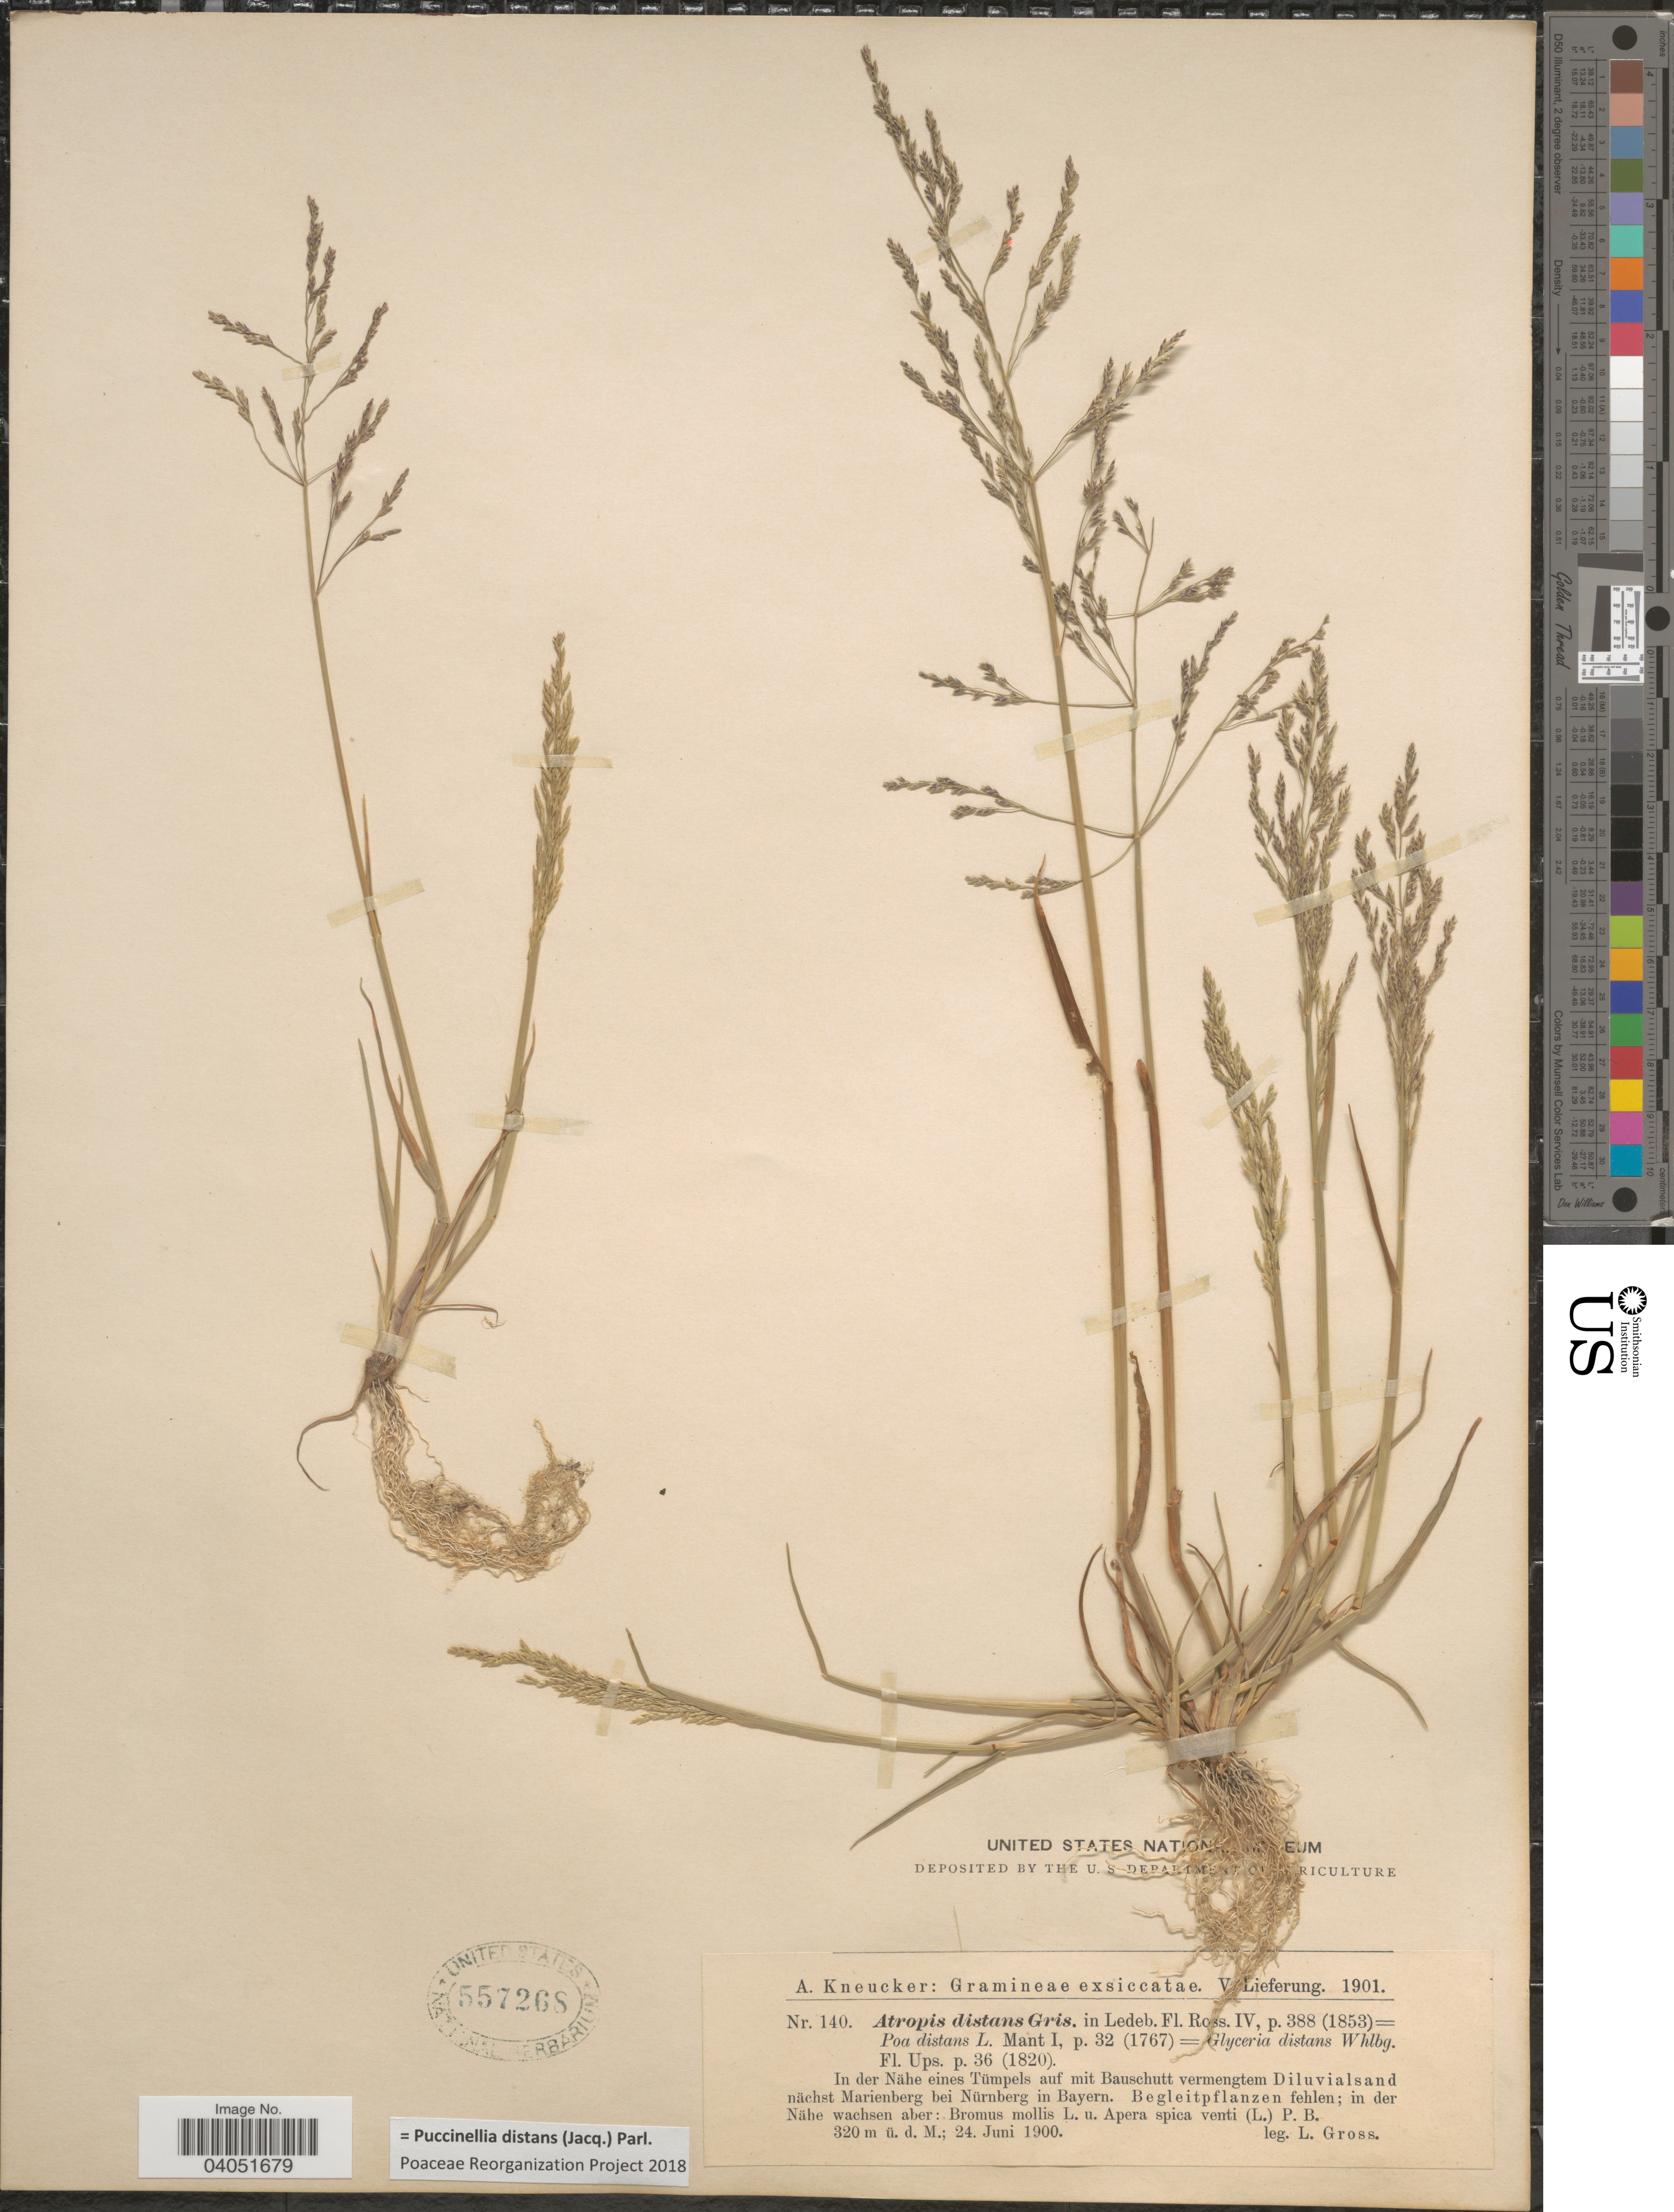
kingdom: Plantae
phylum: Tracheophyta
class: Liliopsida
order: Poales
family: Poaceae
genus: Puccinellia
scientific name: Puccinellia distans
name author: (Jacq.) Parl.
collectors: L. Gross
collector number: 140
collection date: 1900-06-24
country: Germany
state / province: Bayern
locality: In der Nähe eines Tümpels auf mit Bauschutt vermengtem Diluvialsand nächst Marienberg bei Nürnberg in Bayern.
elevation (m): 320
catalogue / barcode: US 557268